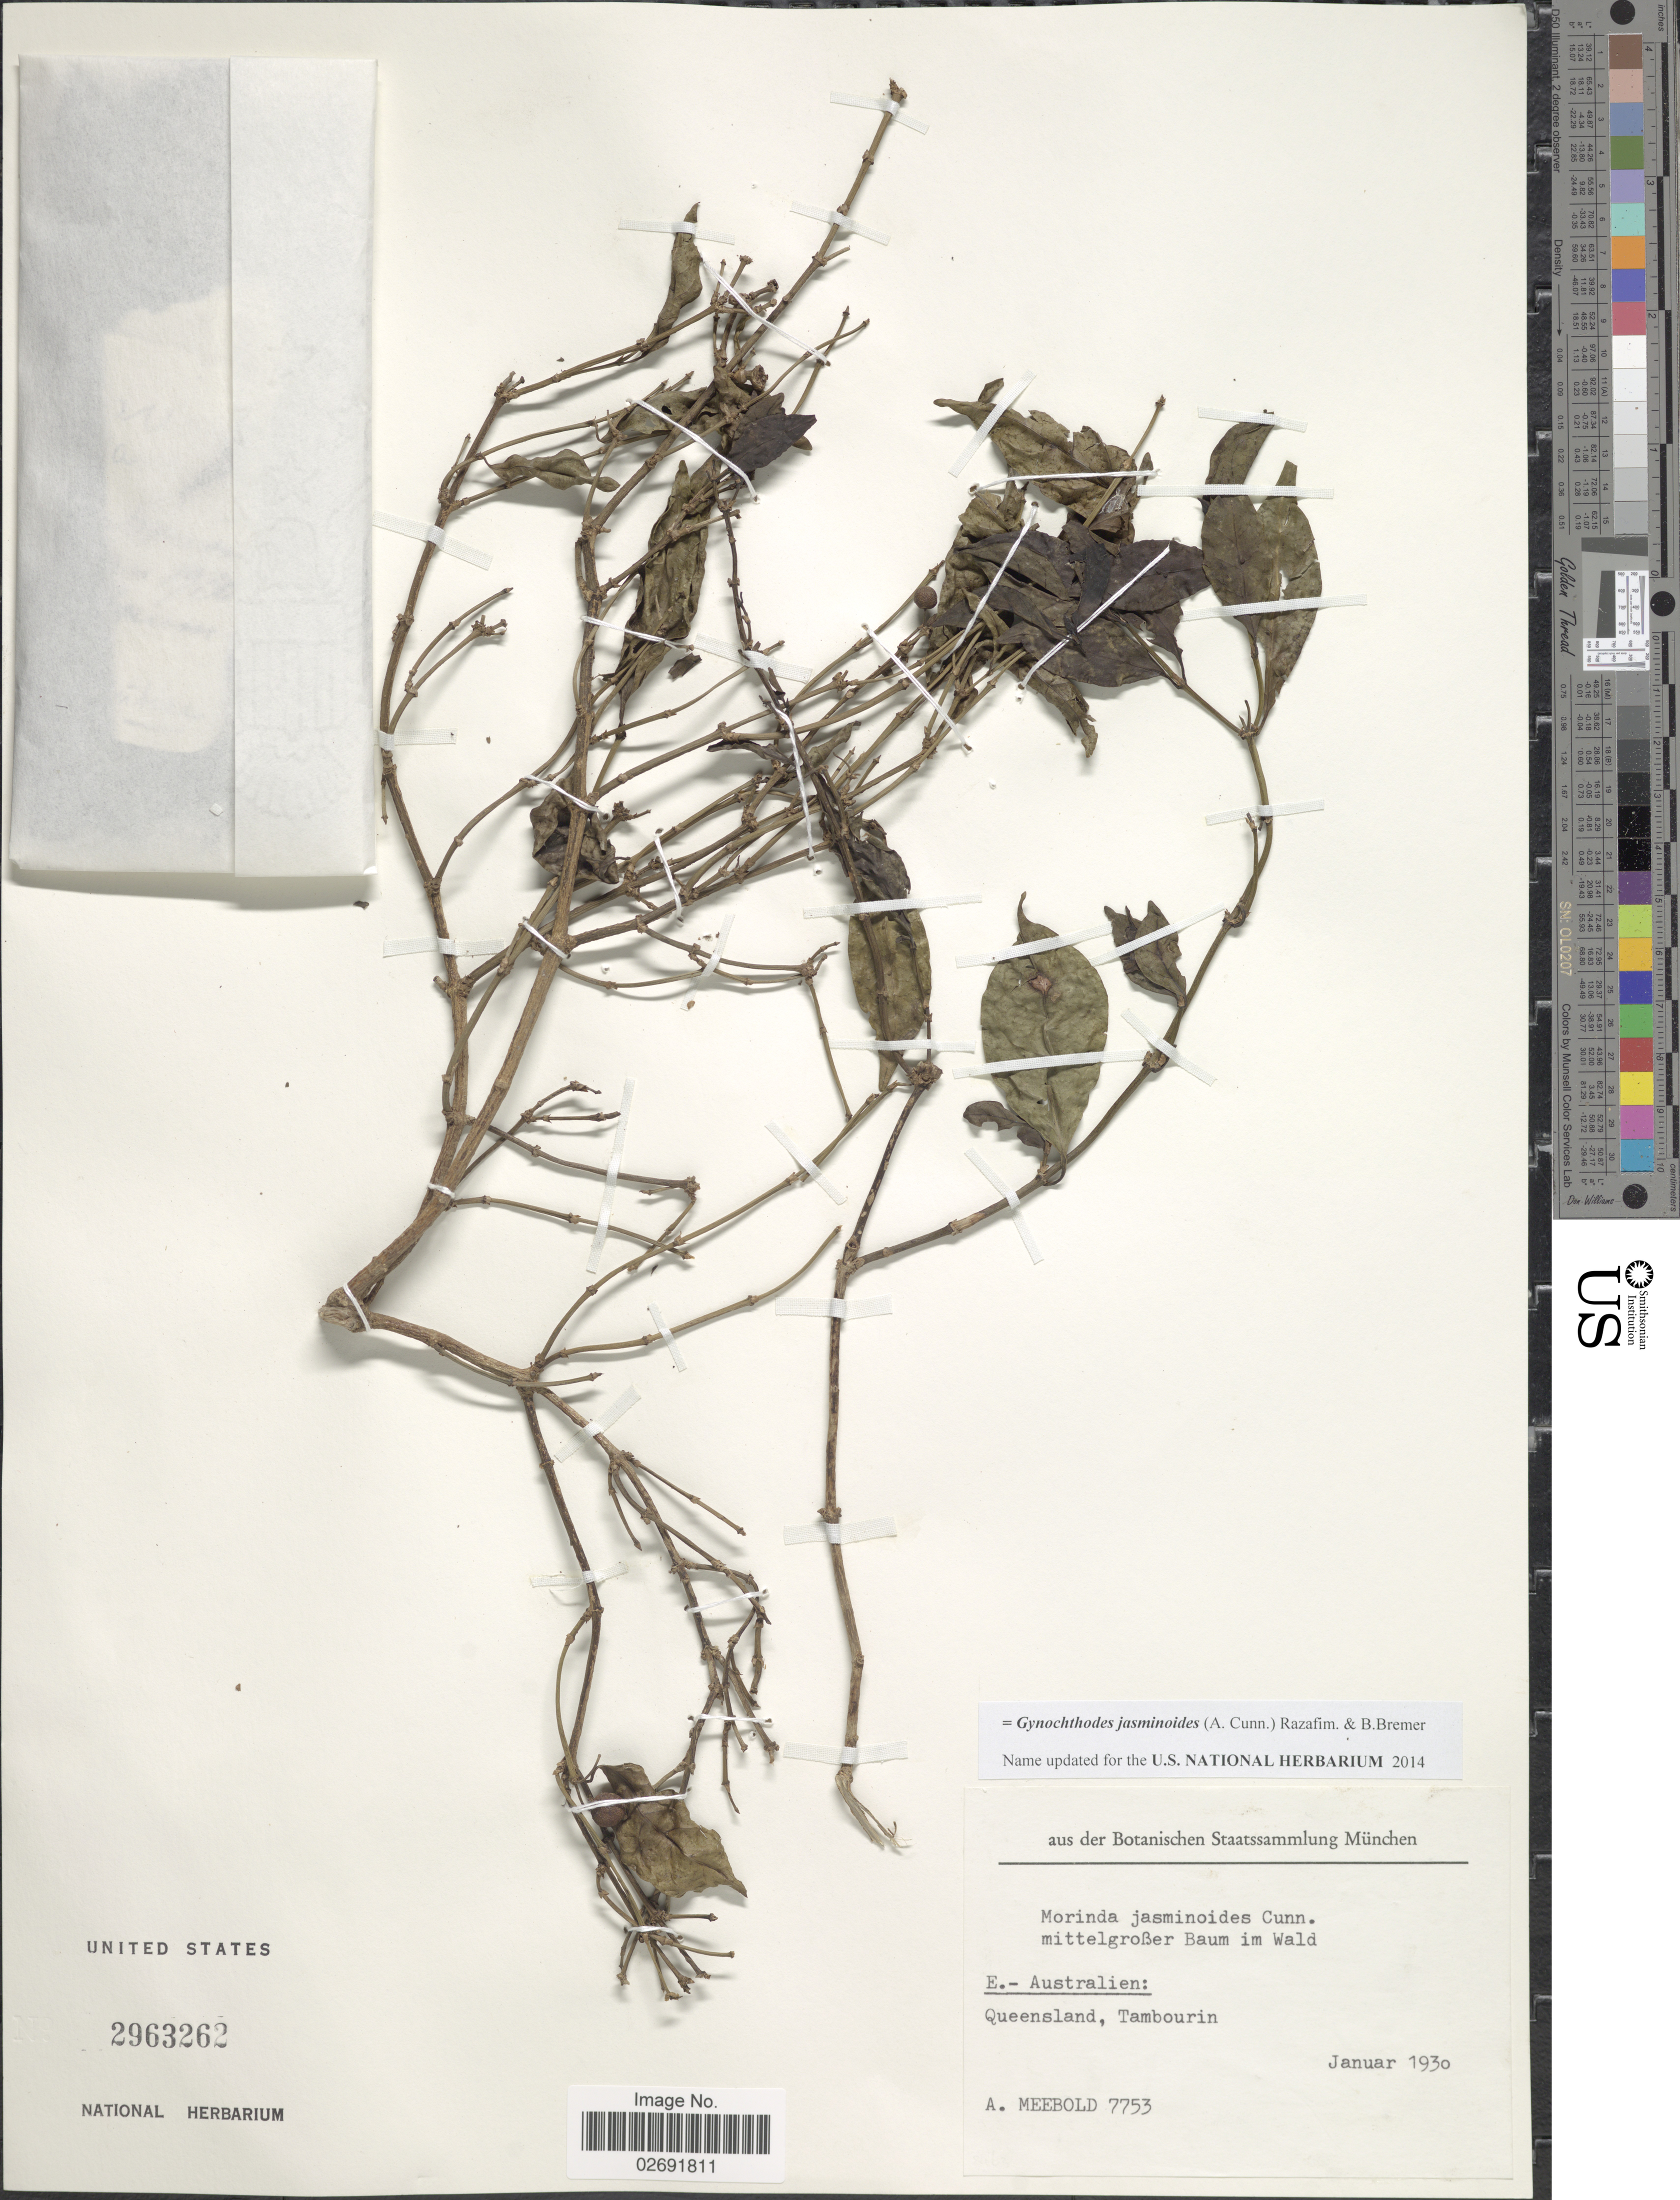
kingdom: Plantae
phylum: Tracheophyta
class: Magnoliopsida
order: Gentianales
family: Rubiaceae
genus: Gynochthodes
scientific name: Gynochthodes jasminoides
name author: (A. Cunn.) Razafim. & B. Bremer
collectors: A. Meebold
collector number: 7753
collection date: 1930-01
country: Australia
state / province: Queensland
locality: E.-Australien: Tambourin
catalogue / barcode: US 2963262